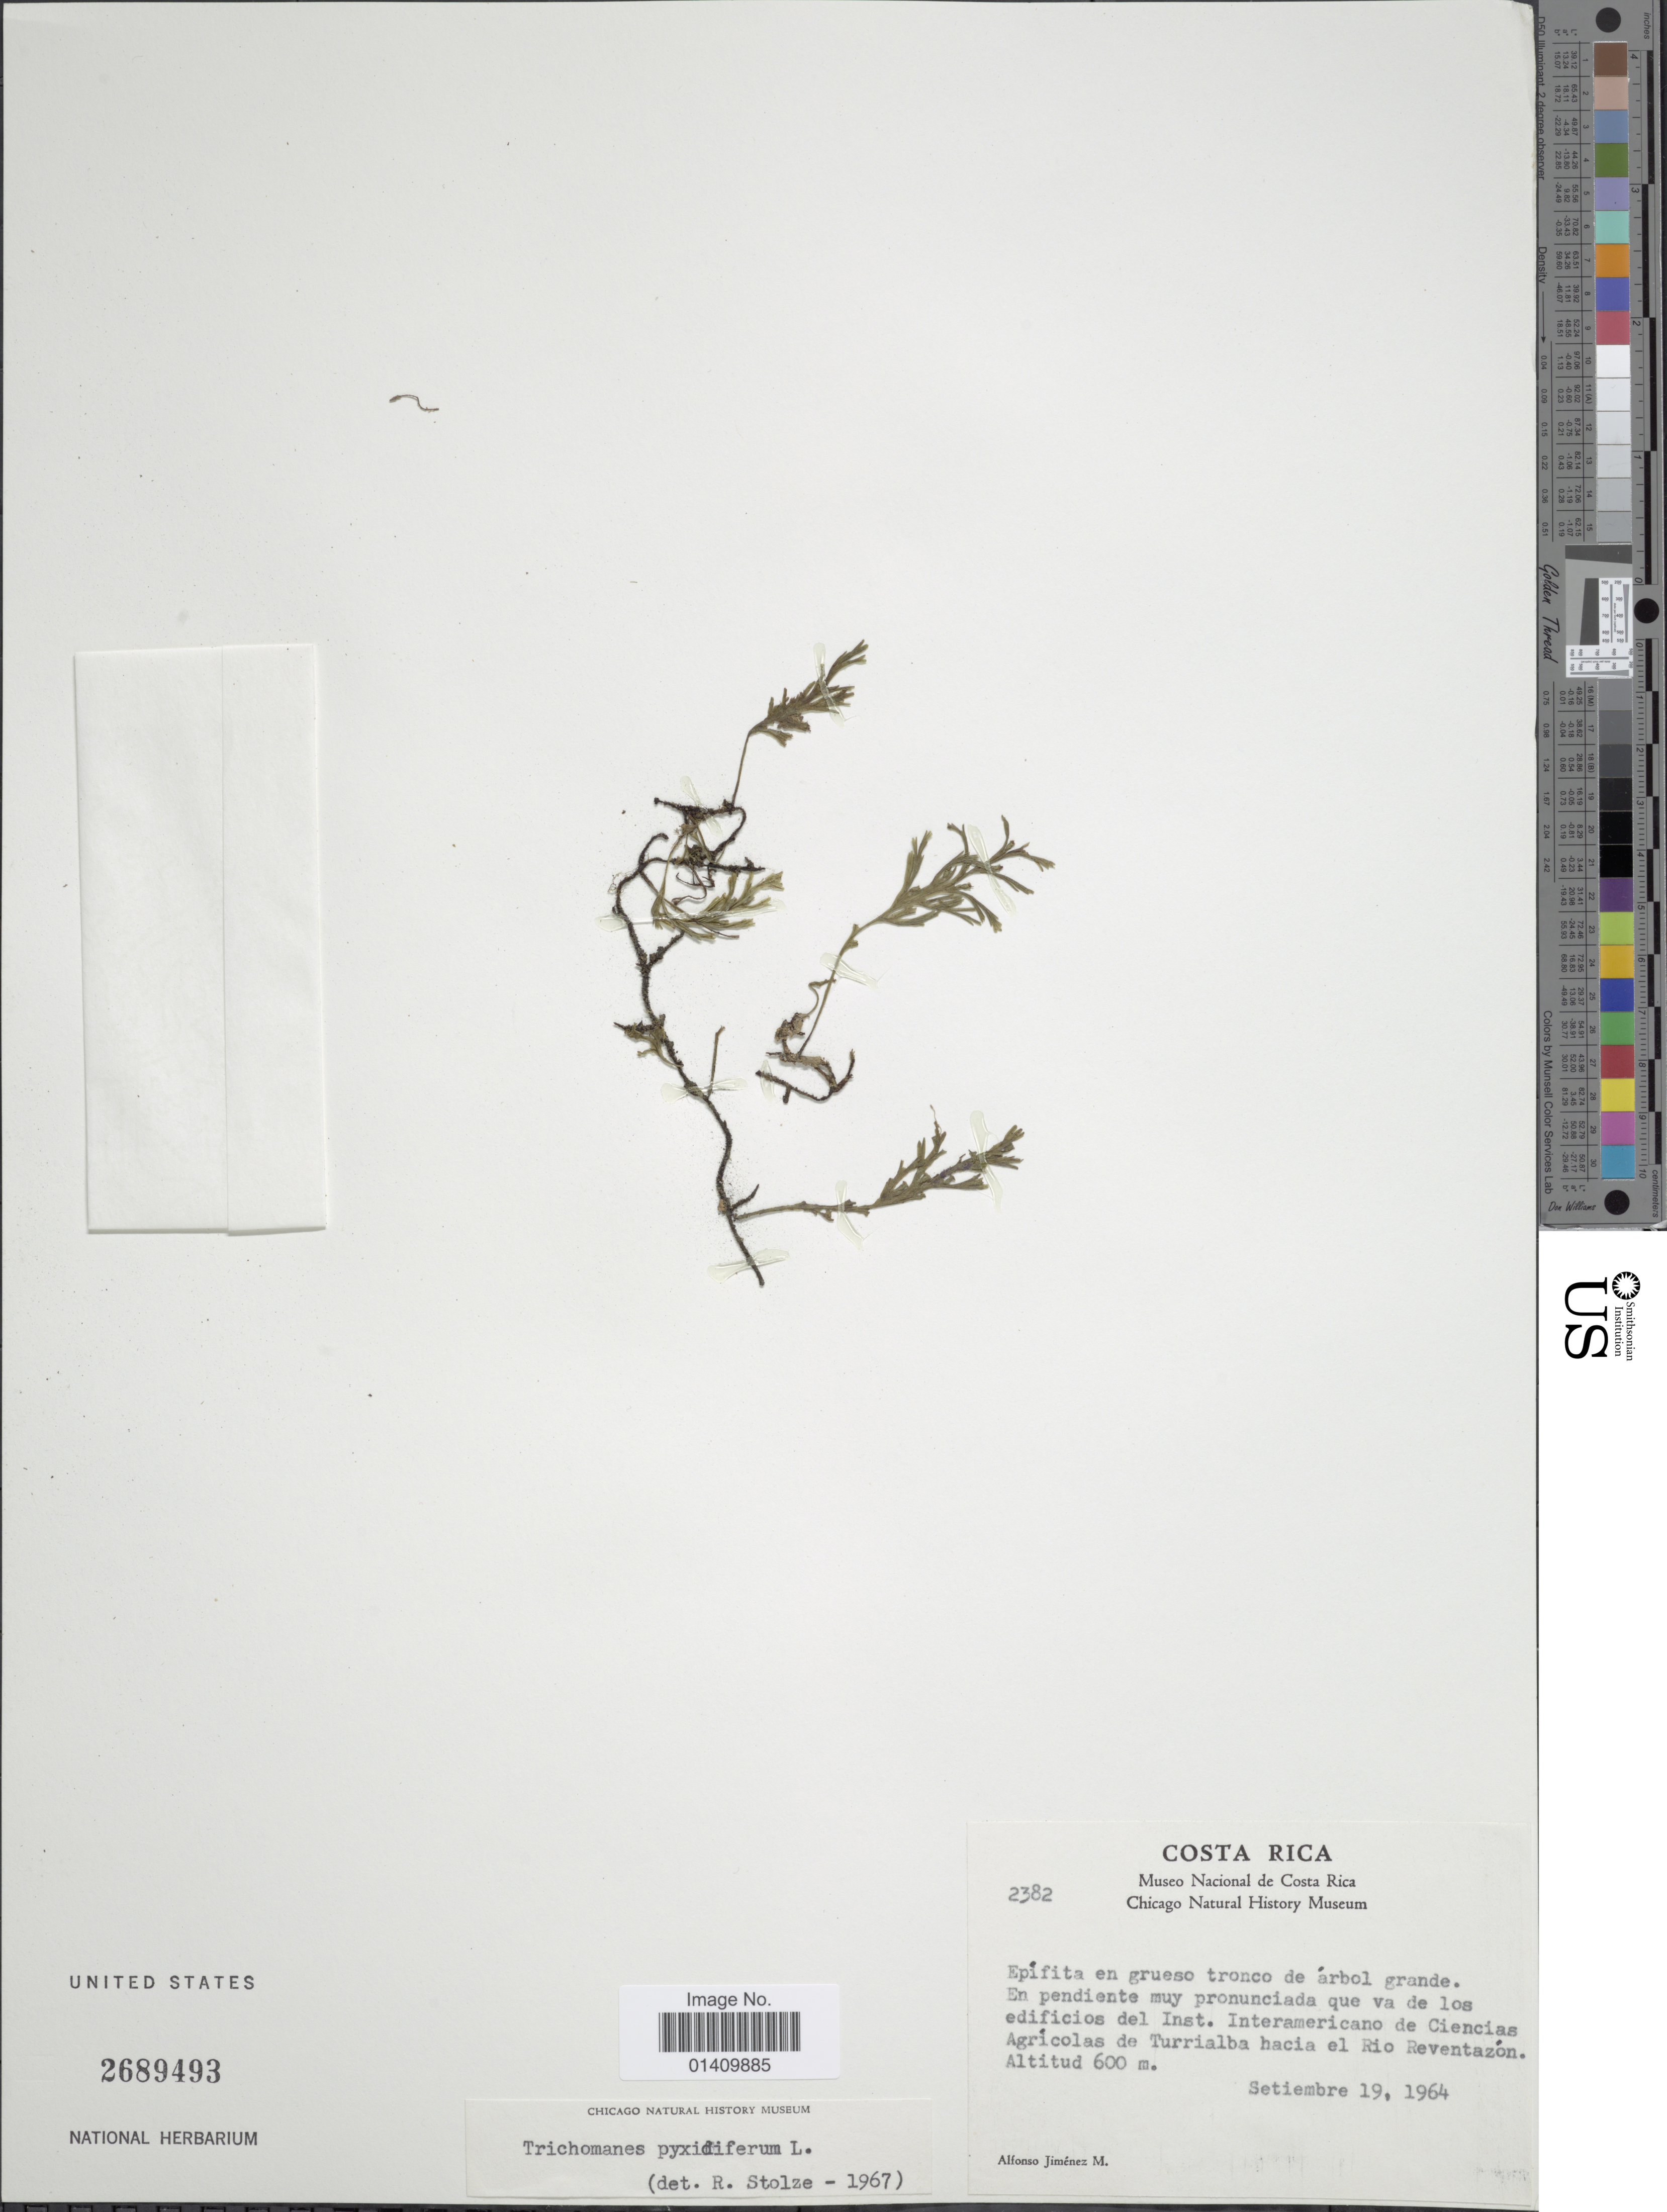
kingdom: Plantae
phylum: Tracheophyta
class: Polypodiopsida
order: Hymenophyllales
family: Hymenophyllaceae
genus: Polyphlebium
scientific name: Polyphlebium pyxidiferum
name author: (L.) Ebihara & Dubuisson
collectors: A. Jimenez M.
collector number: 2382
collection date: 1964-09-19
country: Costa Rica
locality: En pendiete muy pronunciada que va de los edificios del Inst. Interamericano de Ciencias Agricolas de Turrialba hacia el Rio Reventazon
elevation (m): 600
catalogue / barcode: US 2689493